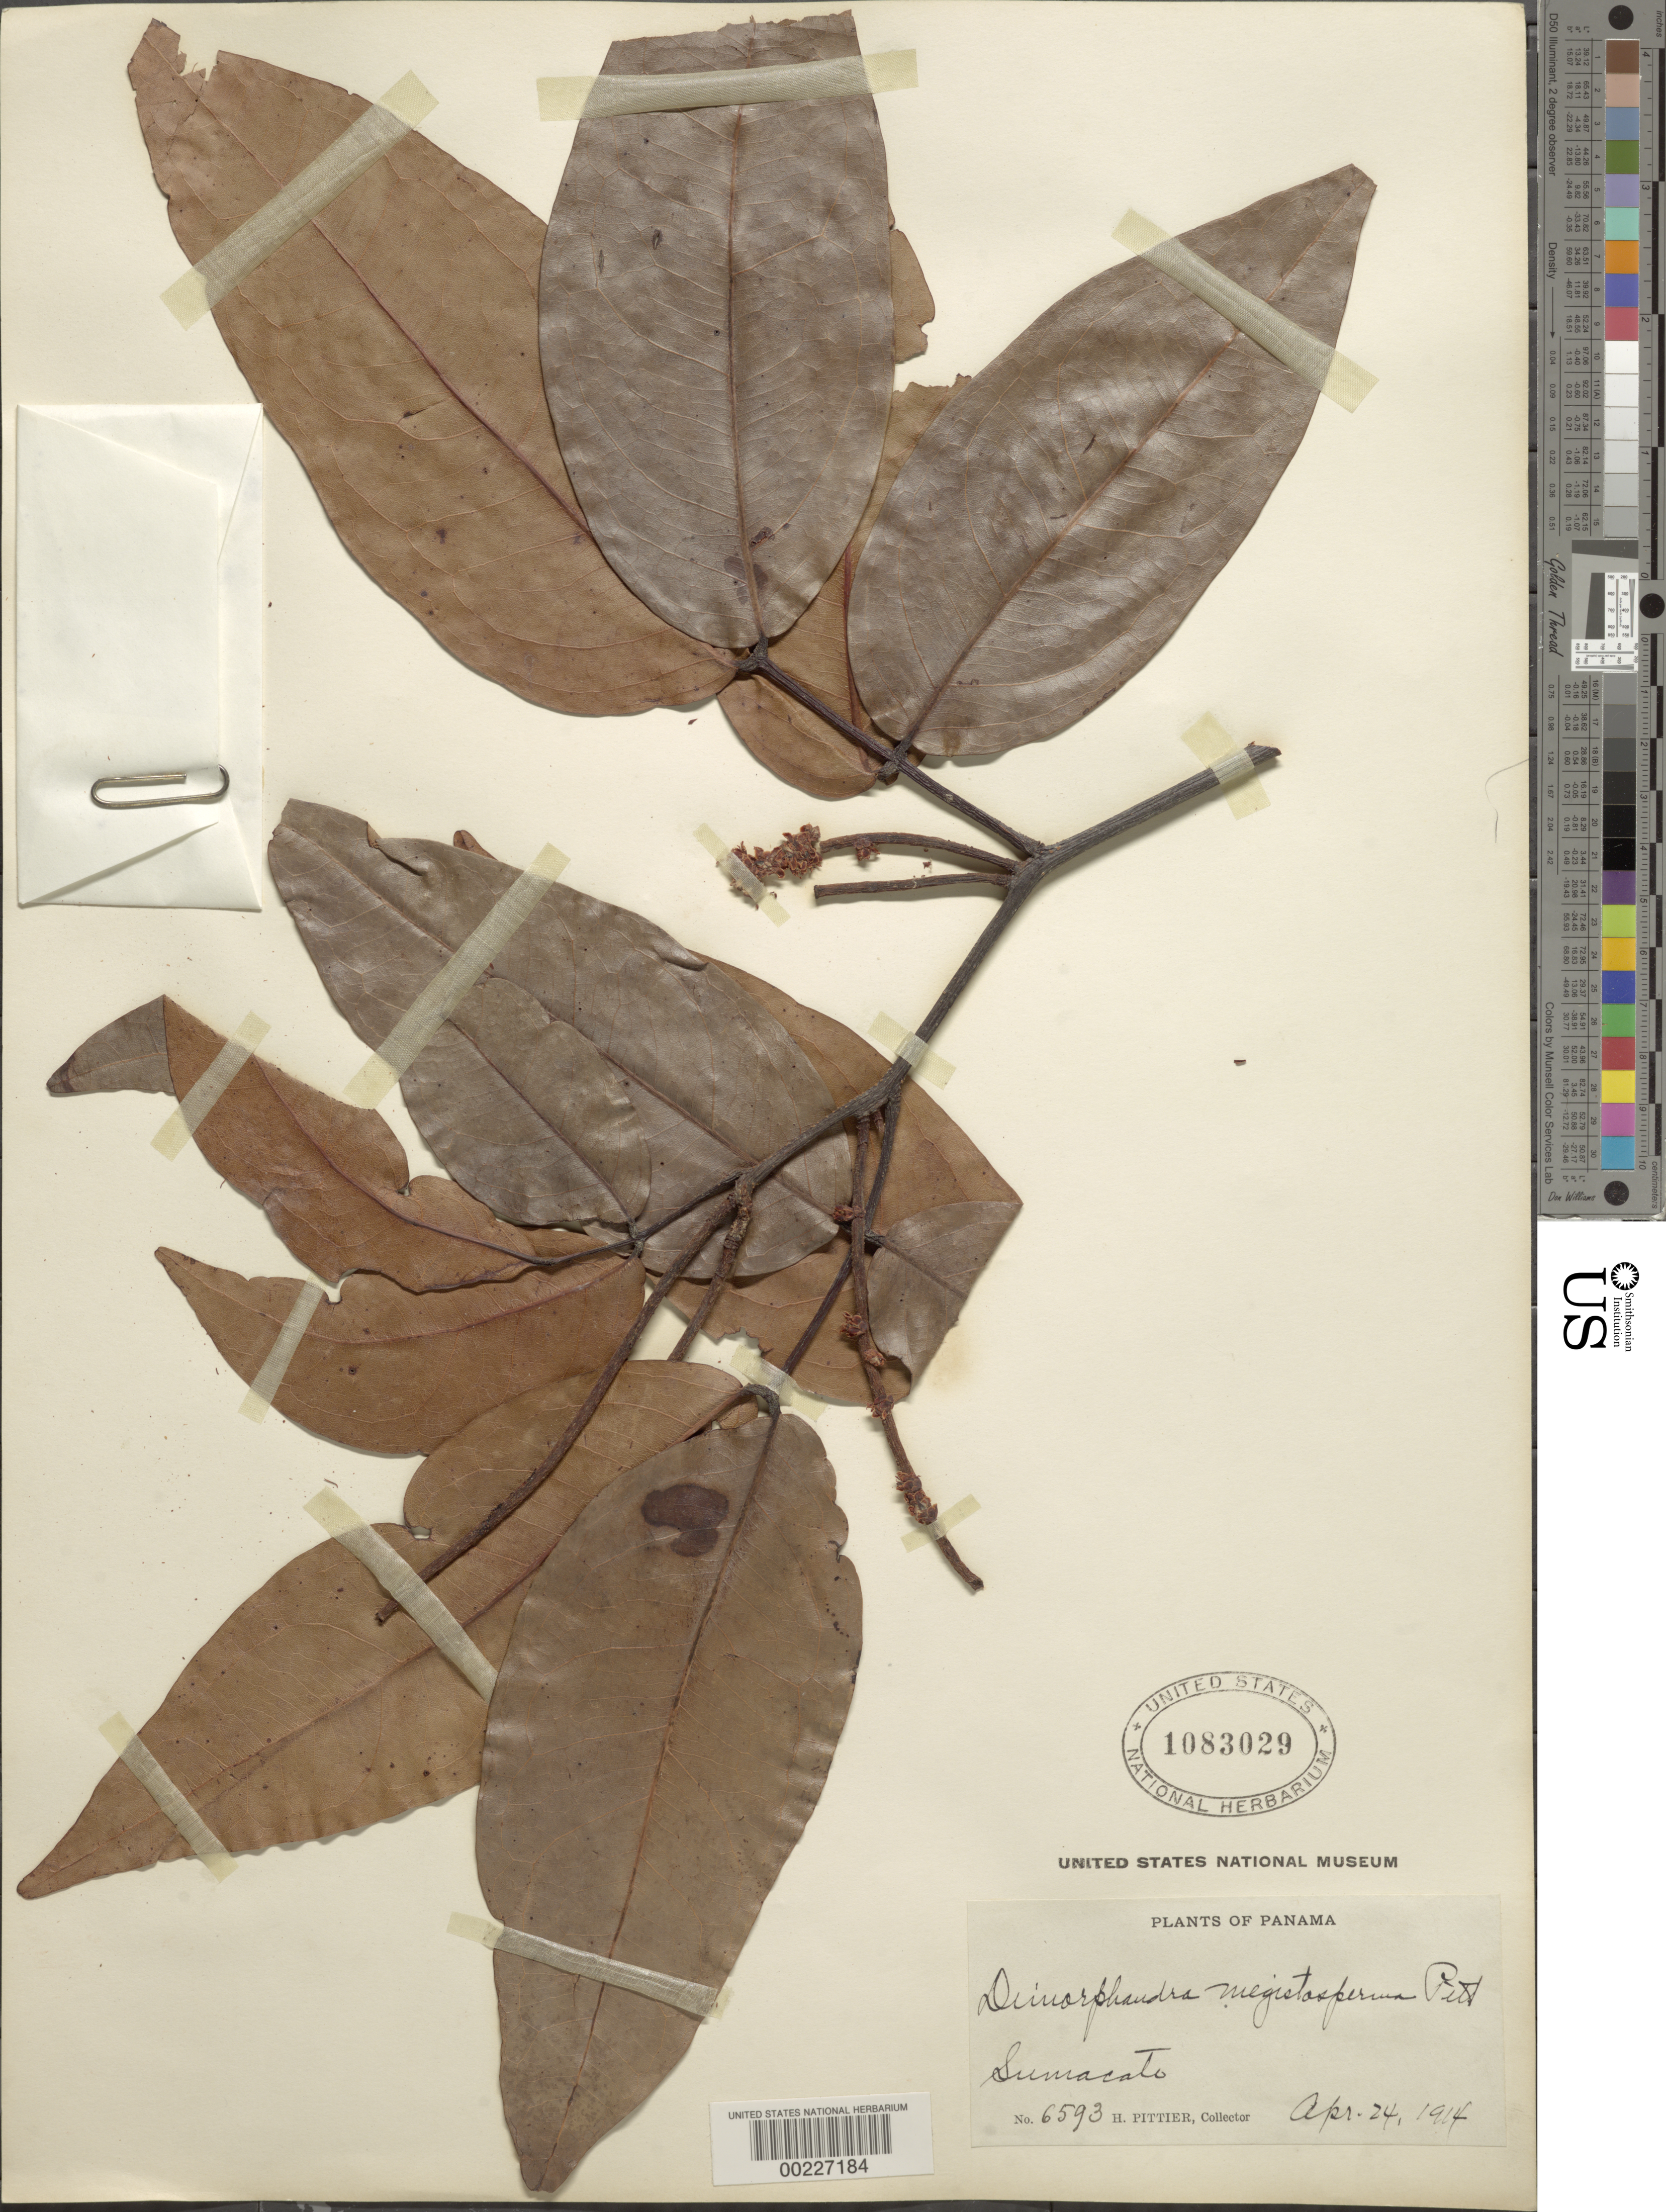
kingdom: Plantae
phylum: Tracheophyta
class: Magnoliopsida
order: Fabales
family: Fabaceae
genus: Mora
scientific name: Mora oleifera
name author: (Triana ex Hemsl.) Ducke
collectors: H. F. Pittier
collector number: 6593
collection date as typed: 24 Apr 1914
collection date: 1914-04-24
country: Panama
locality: Sumacato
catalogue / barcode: US 1083029